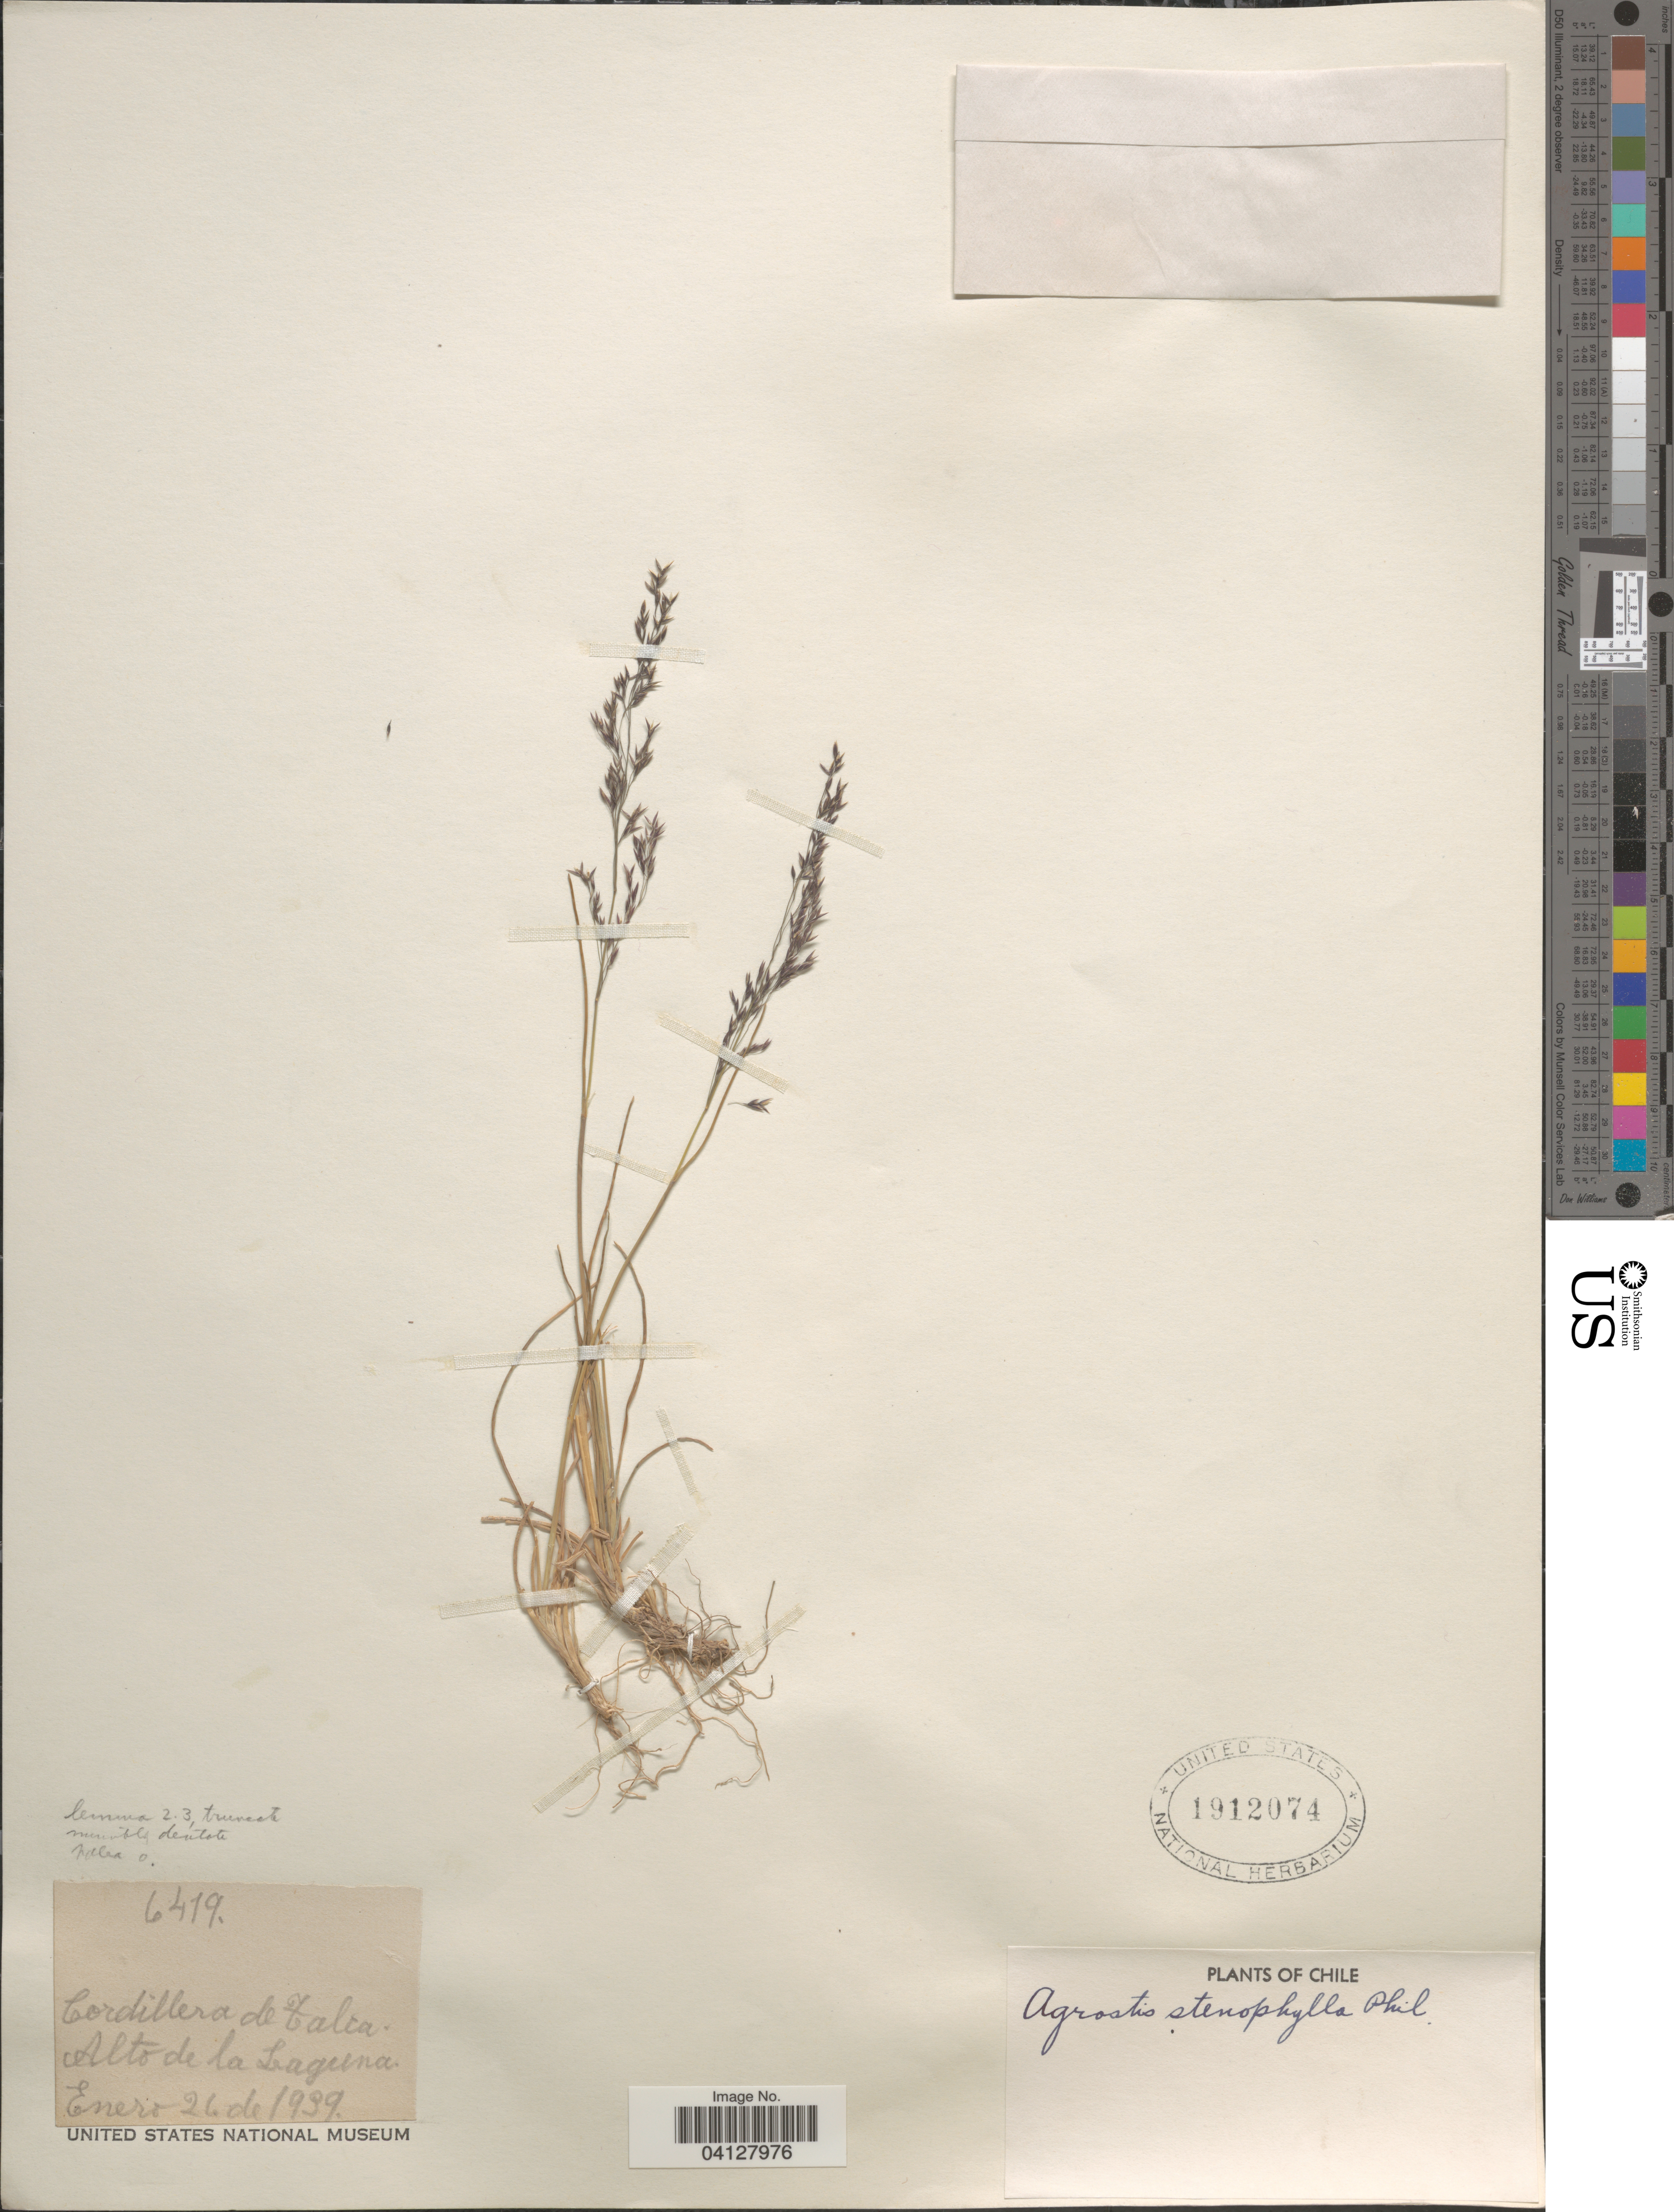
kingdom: Plantae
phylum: Tracheophyta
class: Liliopsida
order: Poales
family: Poaceae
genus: Agrostis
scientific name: Agrostis stenophylla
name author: Phil.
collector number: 6419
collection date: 1939-01-26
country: Chile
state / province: Maule (VII)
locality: Cordillera de Talca. Alto de la Laguna.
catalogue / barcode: US 1912074